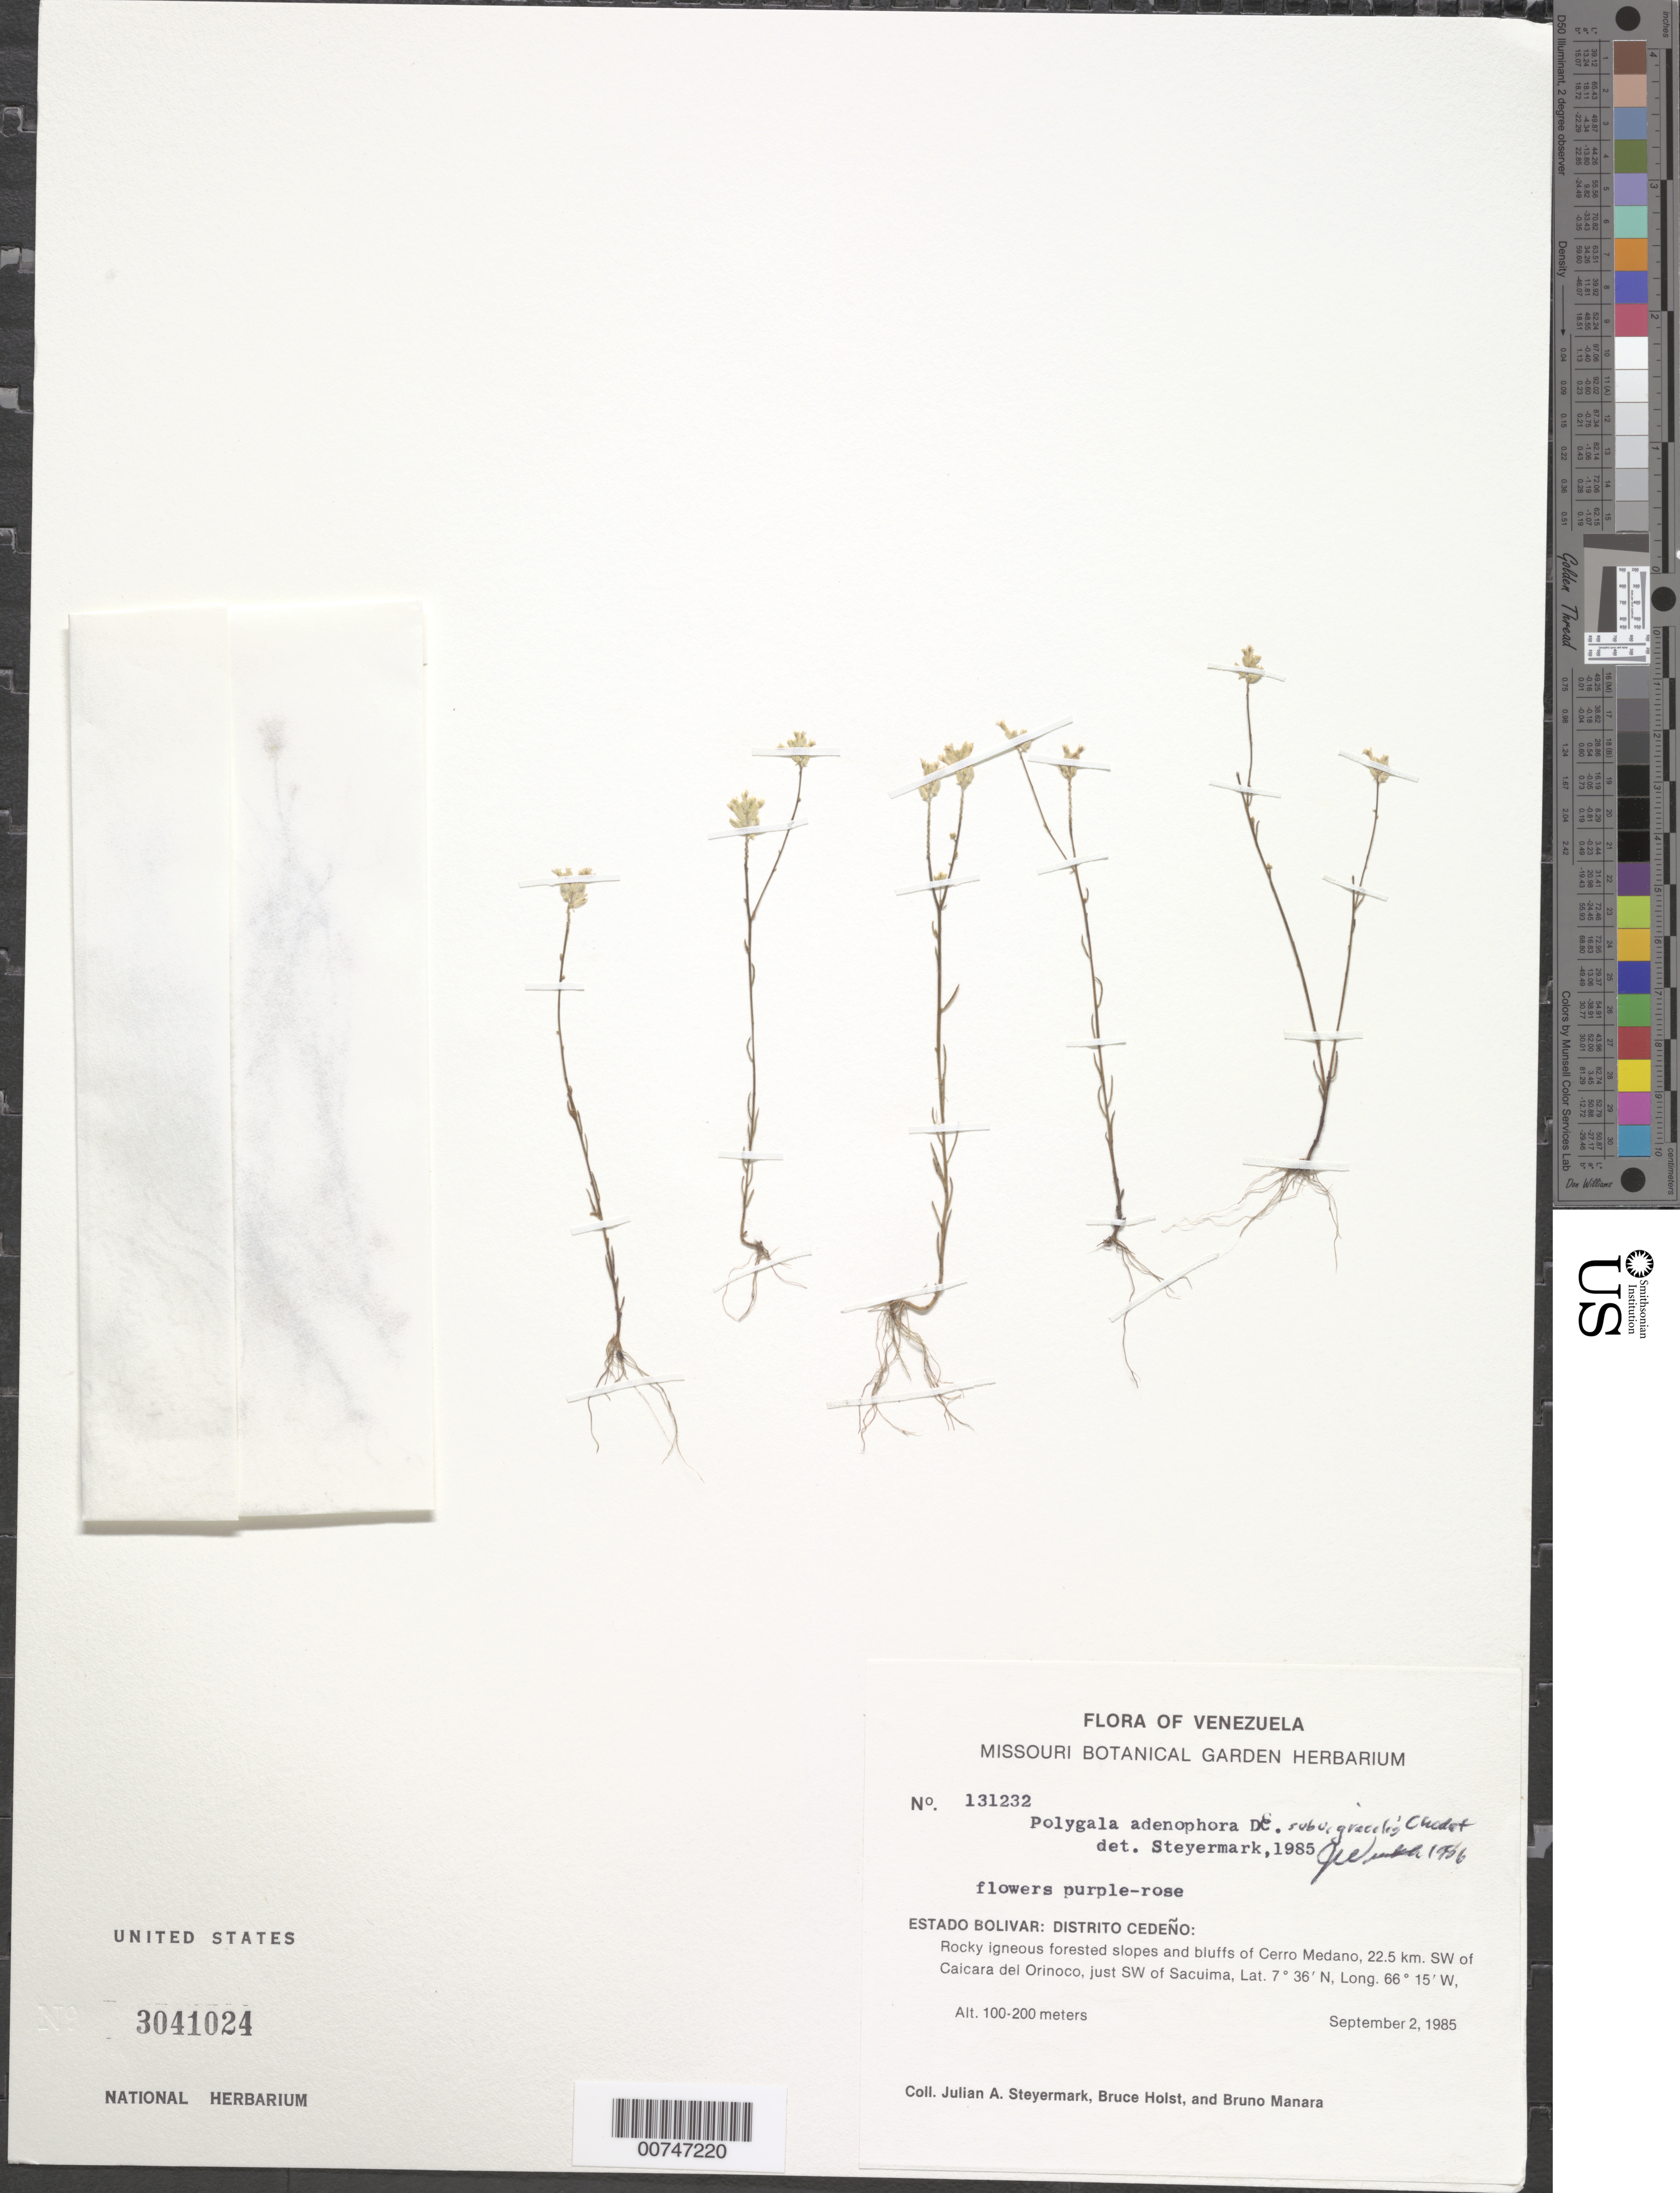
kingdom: Plantae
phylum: Tracheophyta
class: Magnoliopsida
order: Fabales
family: Polygalaceae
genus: Polygala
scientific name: Polygala adenophora subvar. gracilis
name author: Chodat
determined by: Wurdack, John J., (US), US (UNITED STATES)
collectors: J. Steyermark, B. Holst & B. Manara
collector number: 131232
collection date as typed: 2-Sep-85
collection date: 1985-09-02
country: Venezuela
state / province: Bolívar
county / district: Cedeño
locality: Sacuima, 22.5 km SW of Caicara del Orinoco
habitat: Rocky igneous forested slopes and bluffs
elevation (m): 100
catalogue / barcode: US 3041024